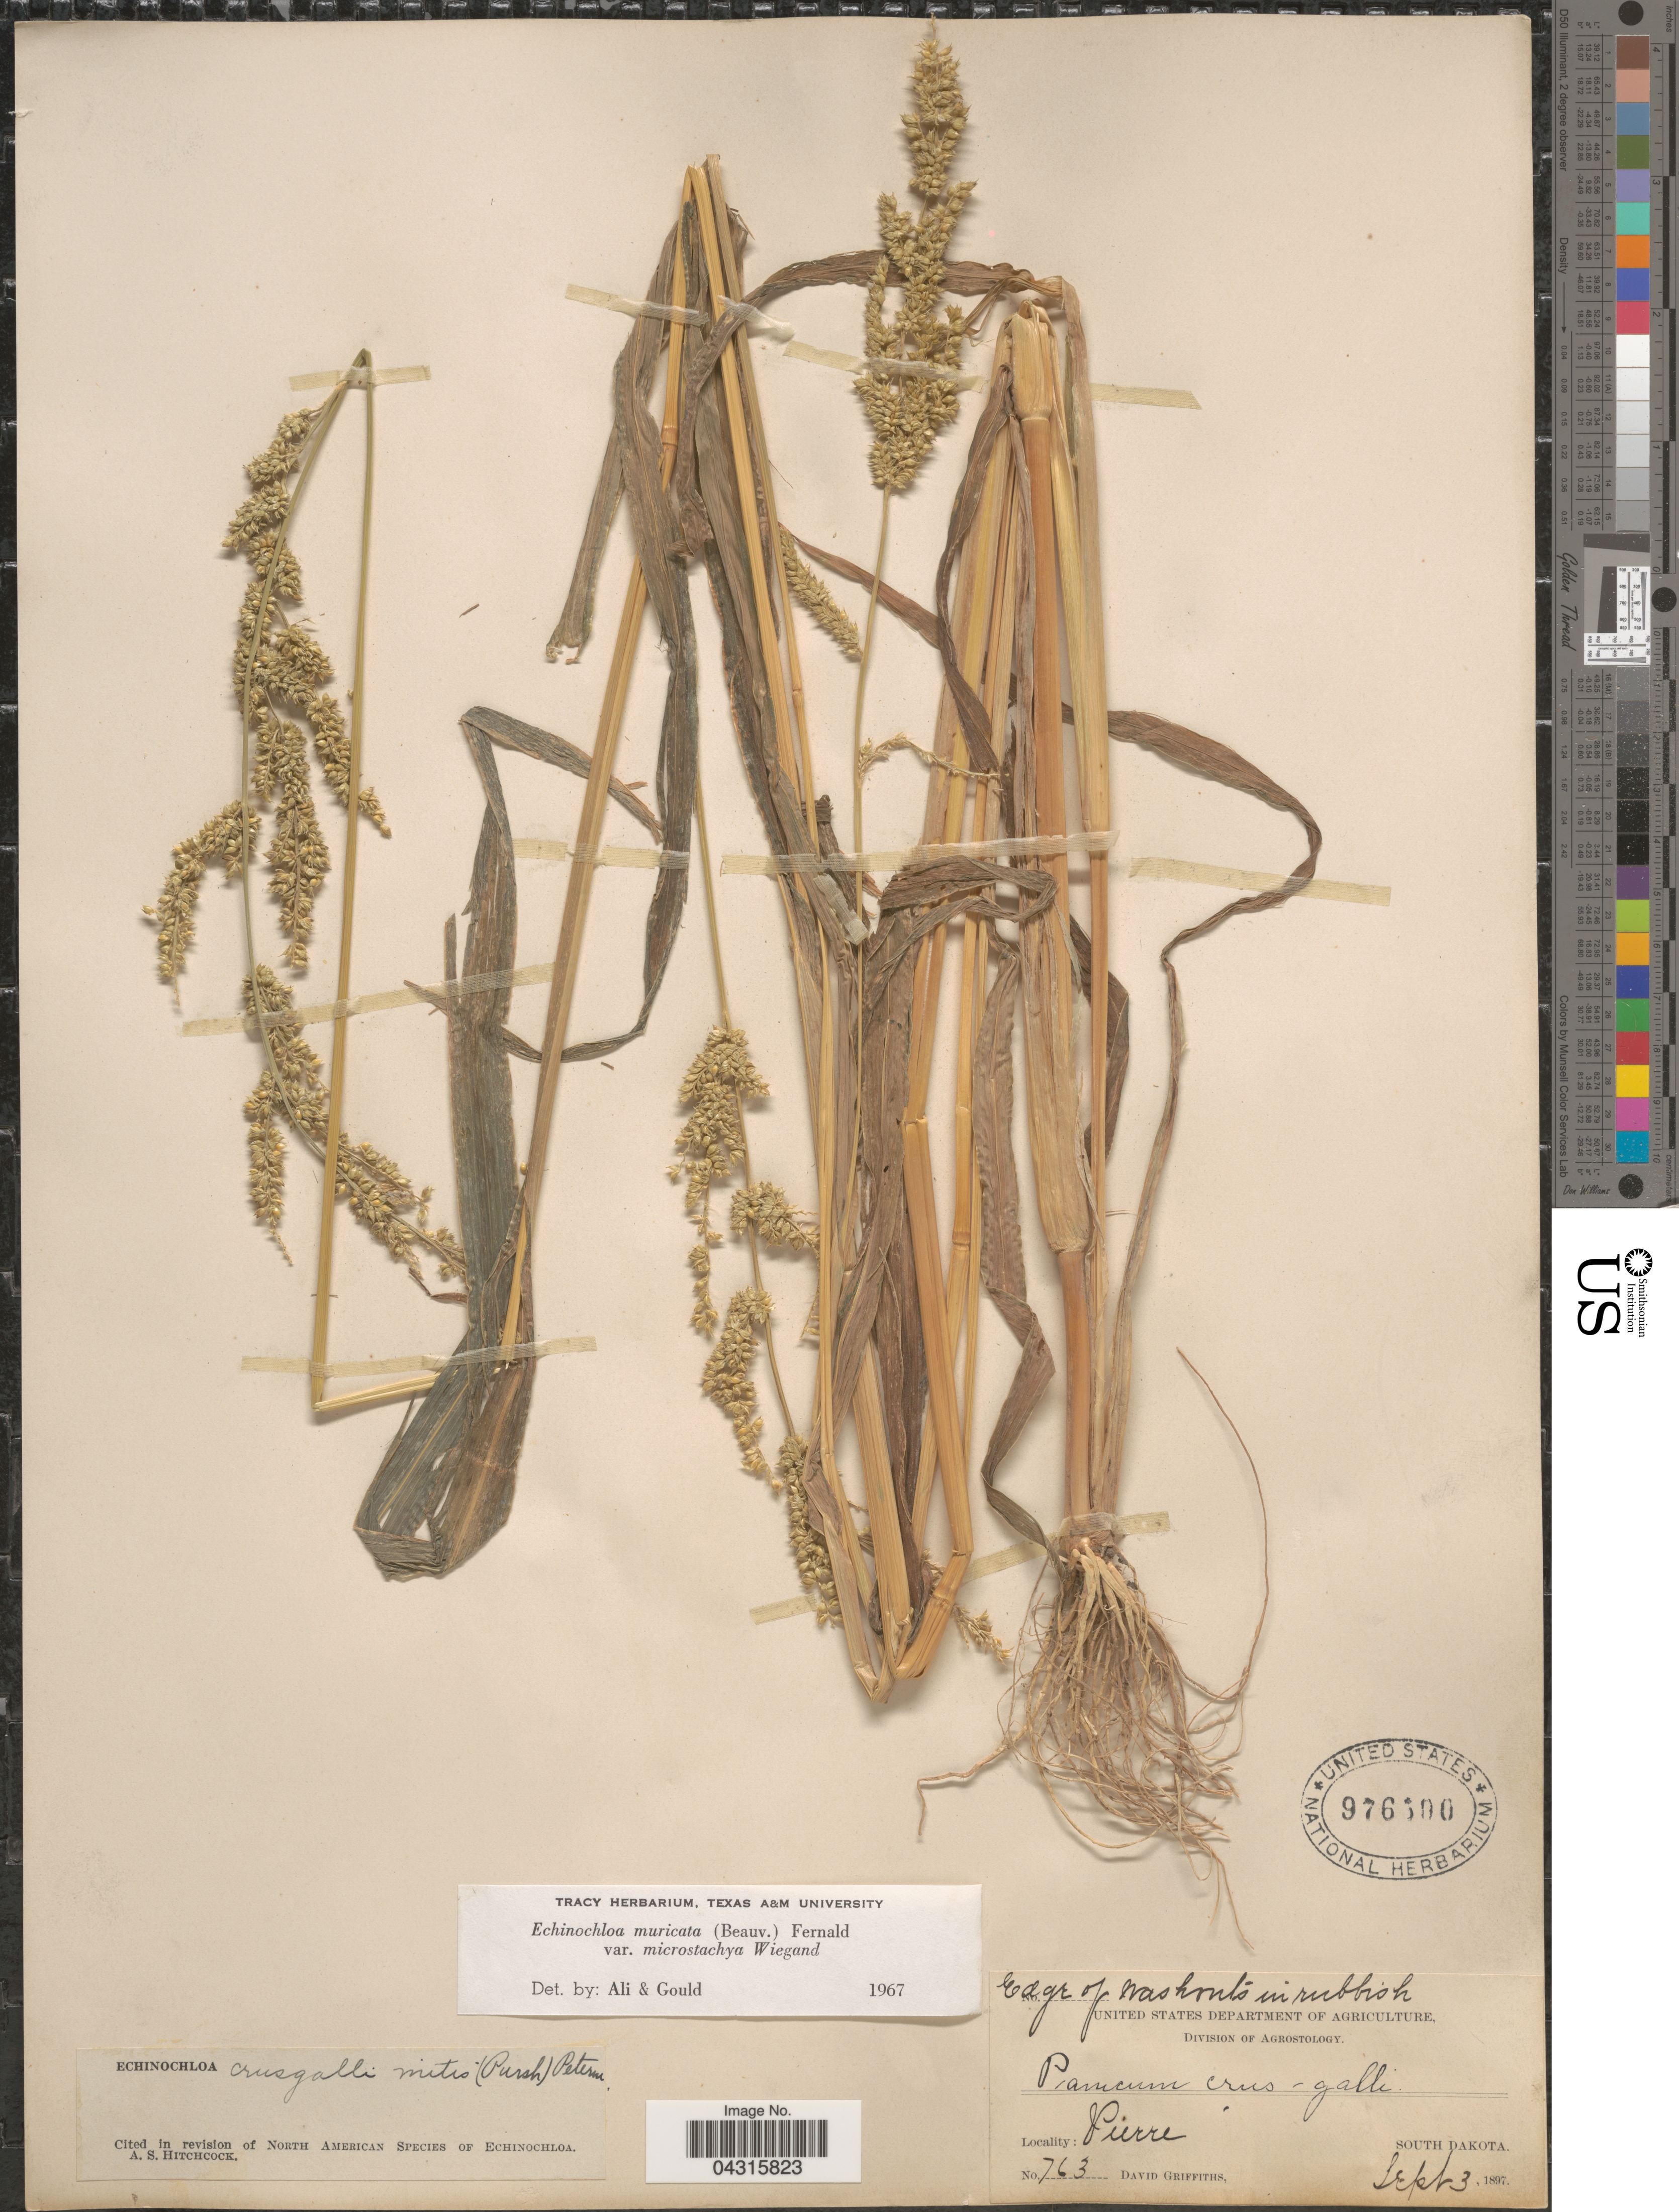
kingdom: Plantae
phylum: Tracheophyta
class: Liliopsida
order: Poales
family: Poaceae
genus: Echinochloa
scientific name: Echinochloa muricata var. microstachya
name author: Wiegand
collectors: D. Griffiths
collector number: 763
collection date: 1897-09-03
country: United States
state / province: South Dakota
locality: Edge of washouts in rubbish. Pierre.